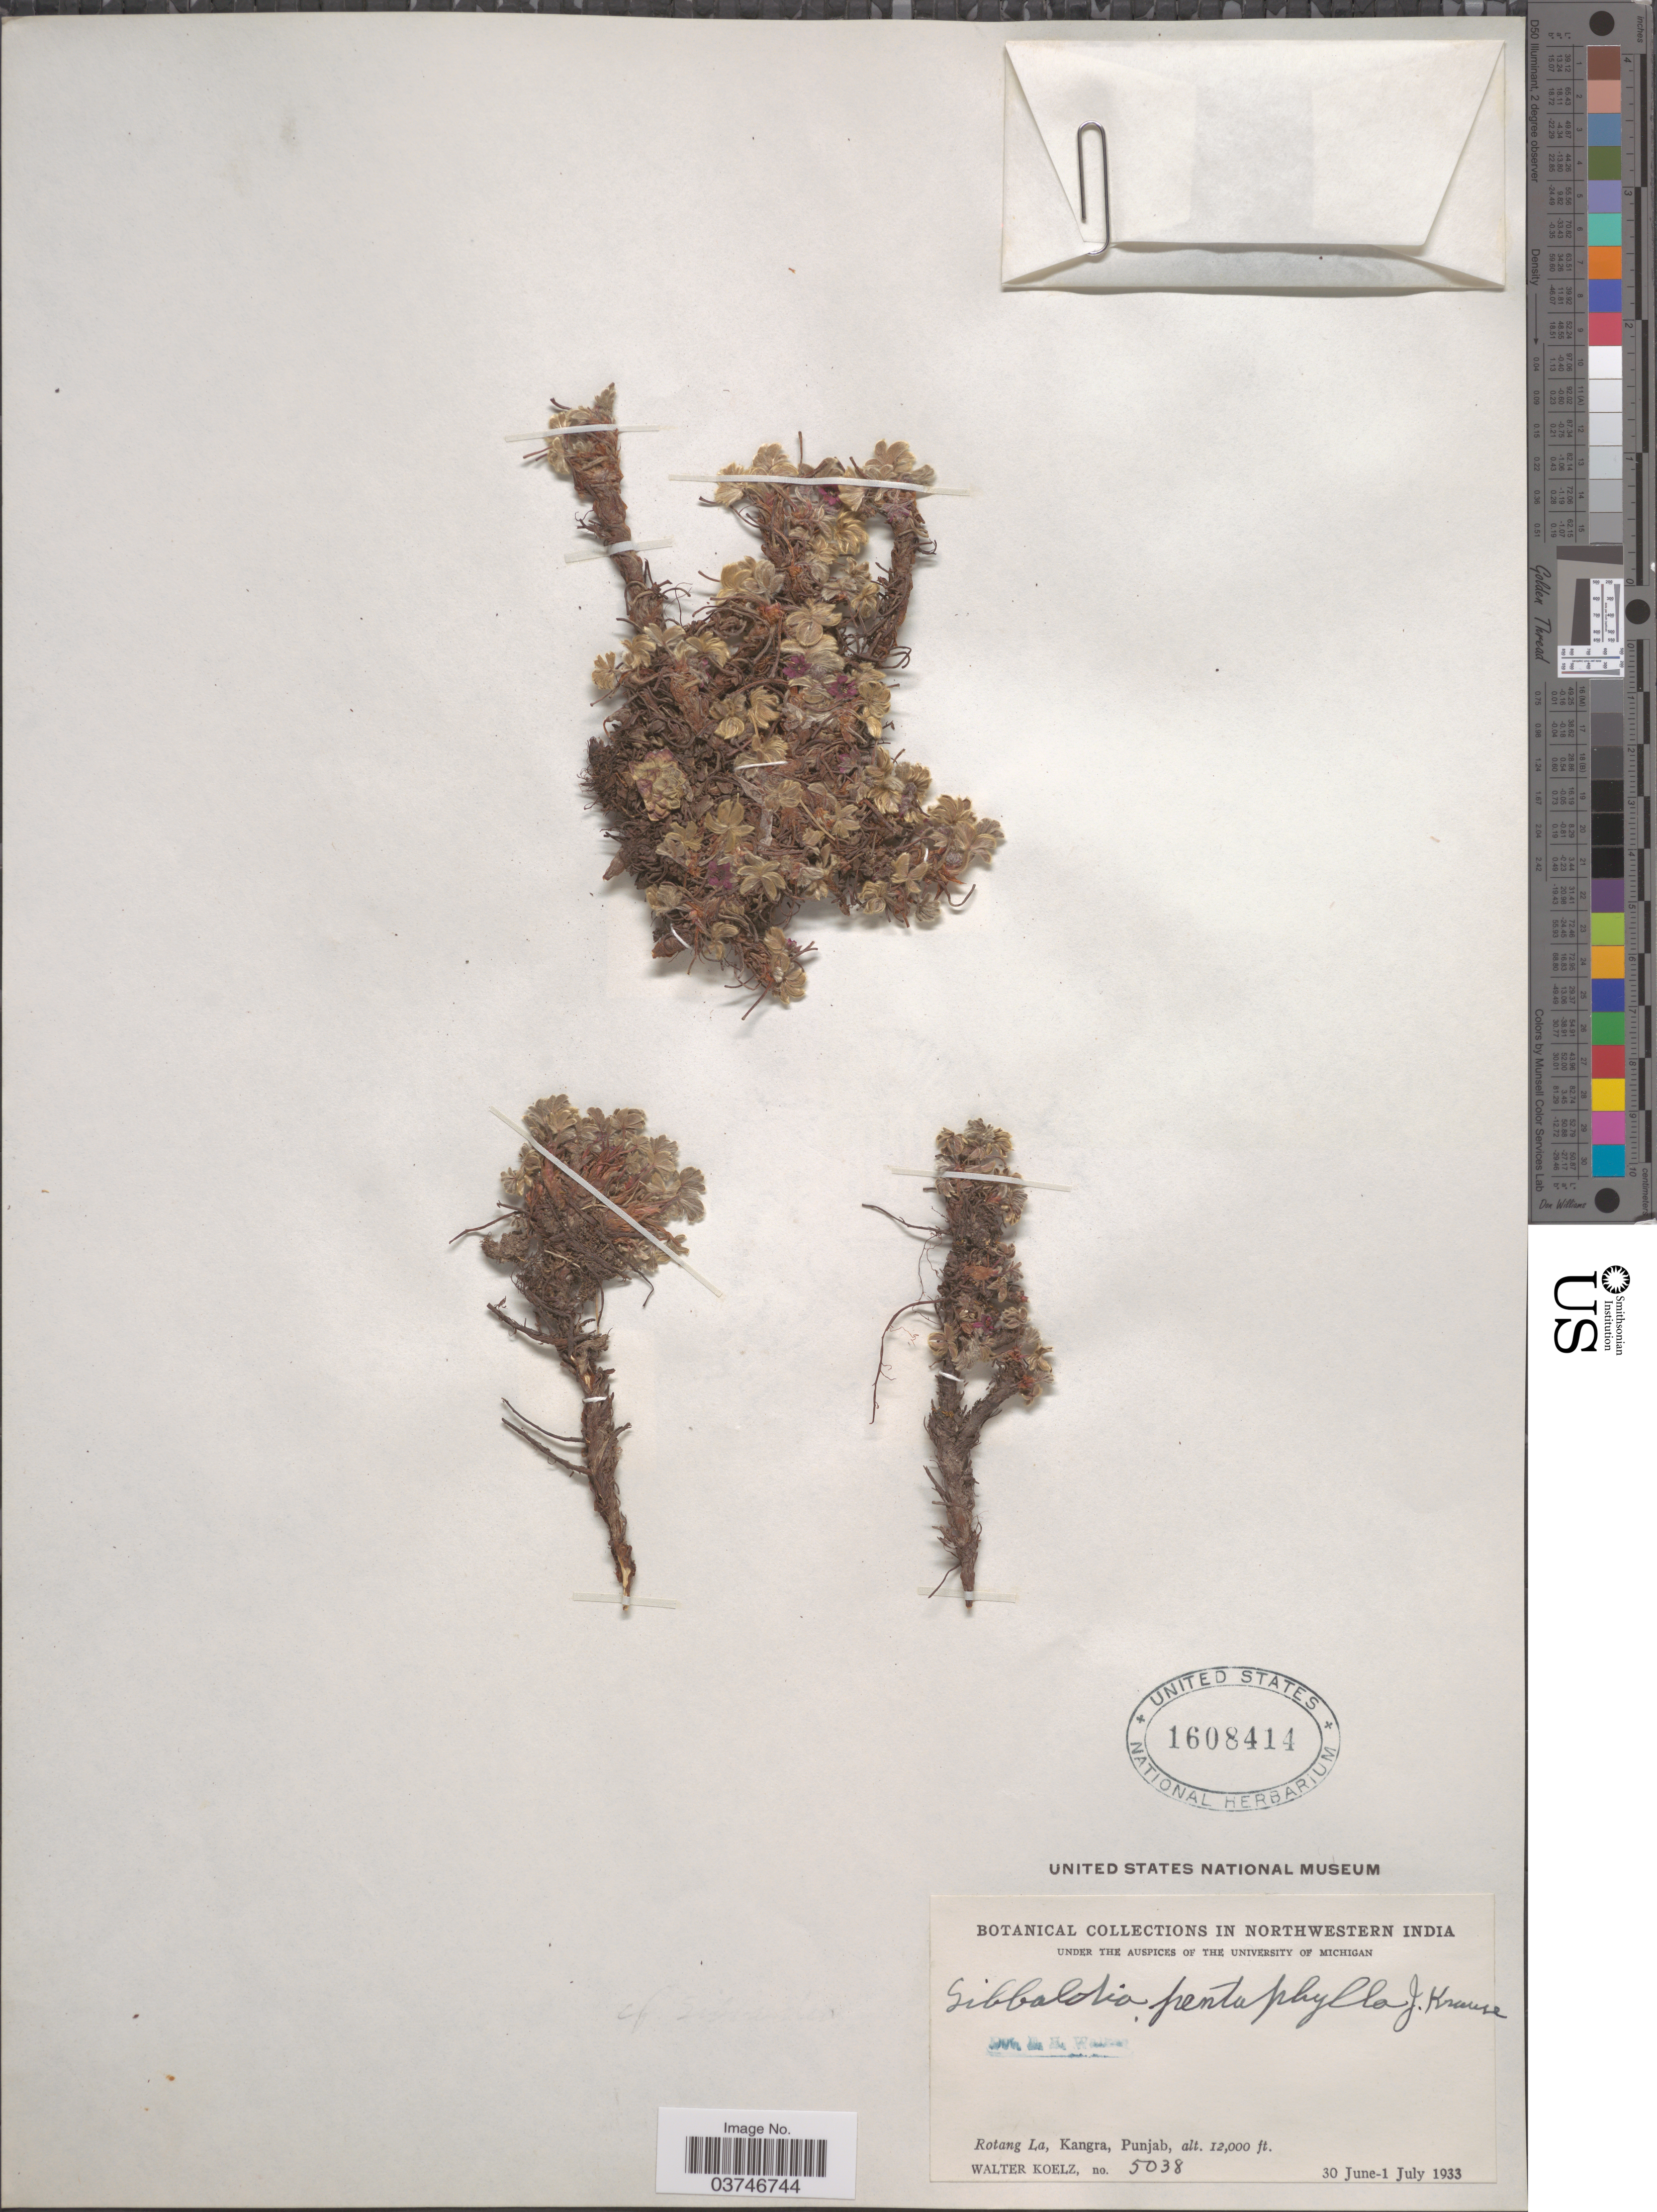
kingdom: Plantae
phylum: Tracheophyta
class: Magnoliopsida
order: Rosales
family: Rosaceae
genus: Sibbaldia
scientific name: Sibbaldia pentaphylla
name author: J. Krause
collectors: W. N. Koelz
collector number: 5038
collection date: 1933-06-30/1933-07-01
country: India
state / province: Punjab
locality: Northwestern India. Rotang La, Kangra.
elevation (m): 3658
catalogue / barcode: US 1608414